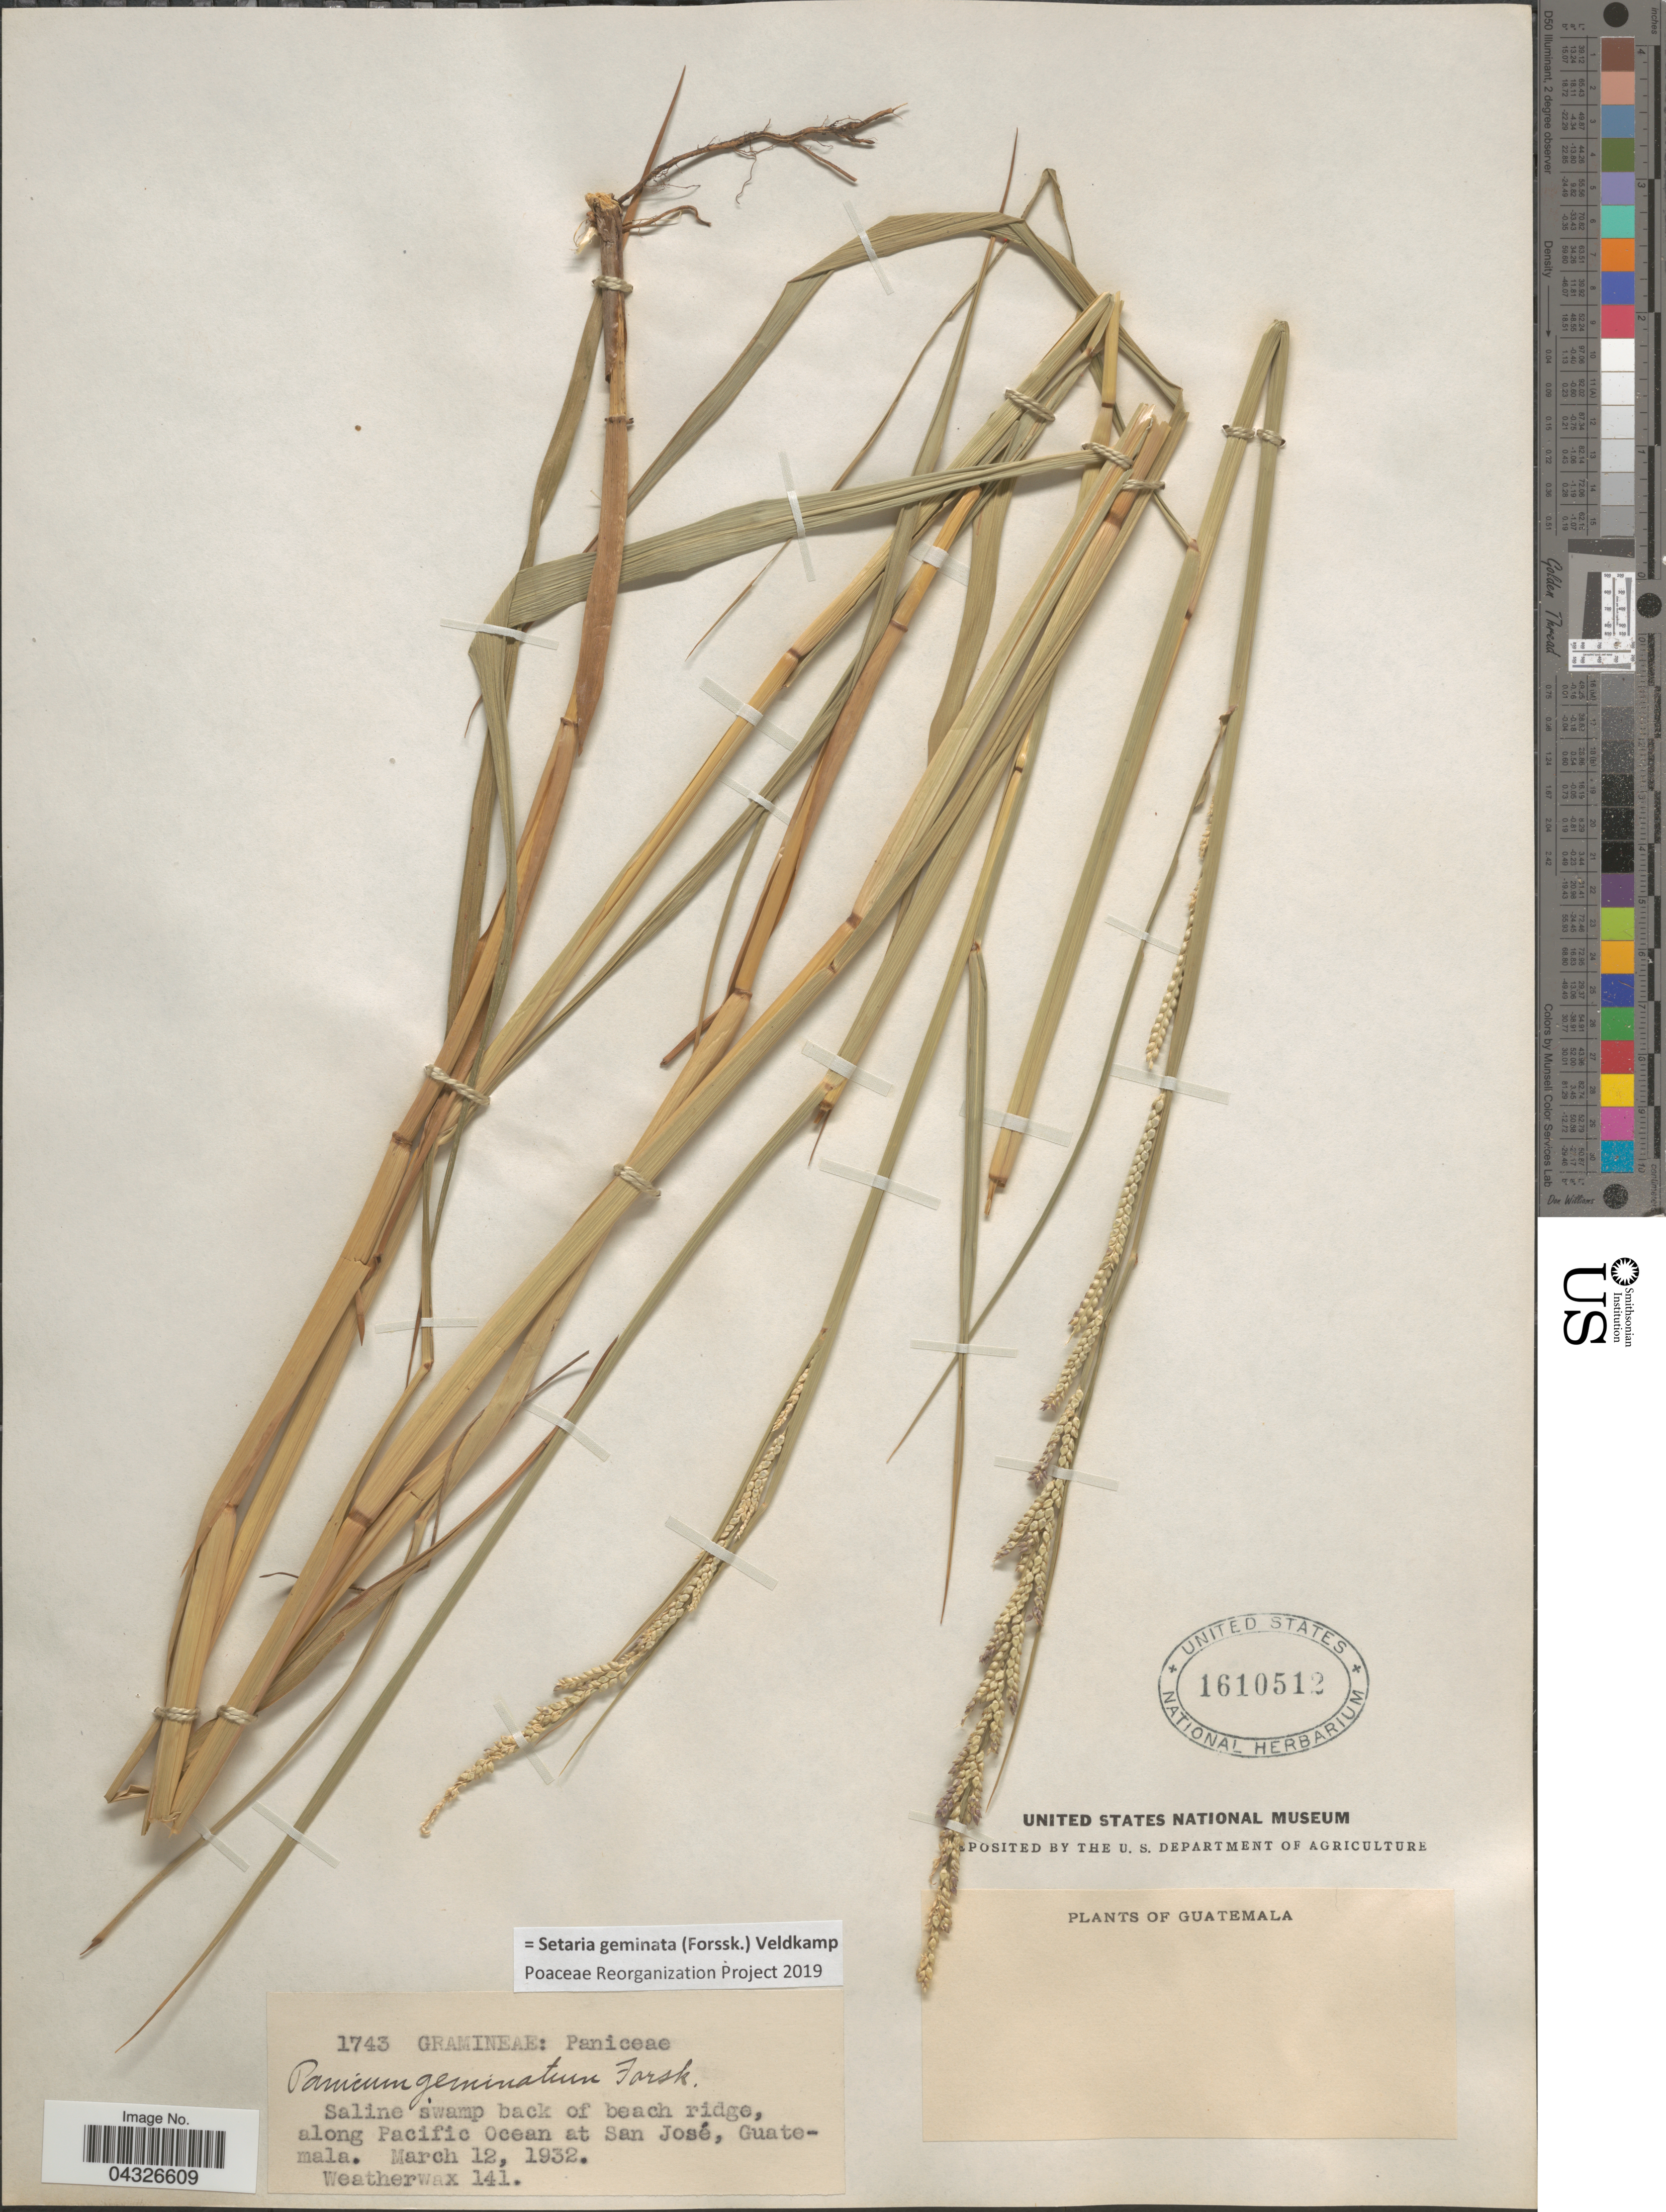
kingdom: Plantae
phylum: Tracheophyta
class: Liliopsida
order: Poales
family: Poaceae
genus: Setaria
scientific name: Setaria geminata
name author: (Forssk.) Veldkamp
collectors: -. Weatherwax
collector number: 141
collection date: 1932-03-12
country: Guatemala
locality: Saline swamp back of beach ridge, along Pacific Ocean at San José.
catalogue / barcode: US 1610512